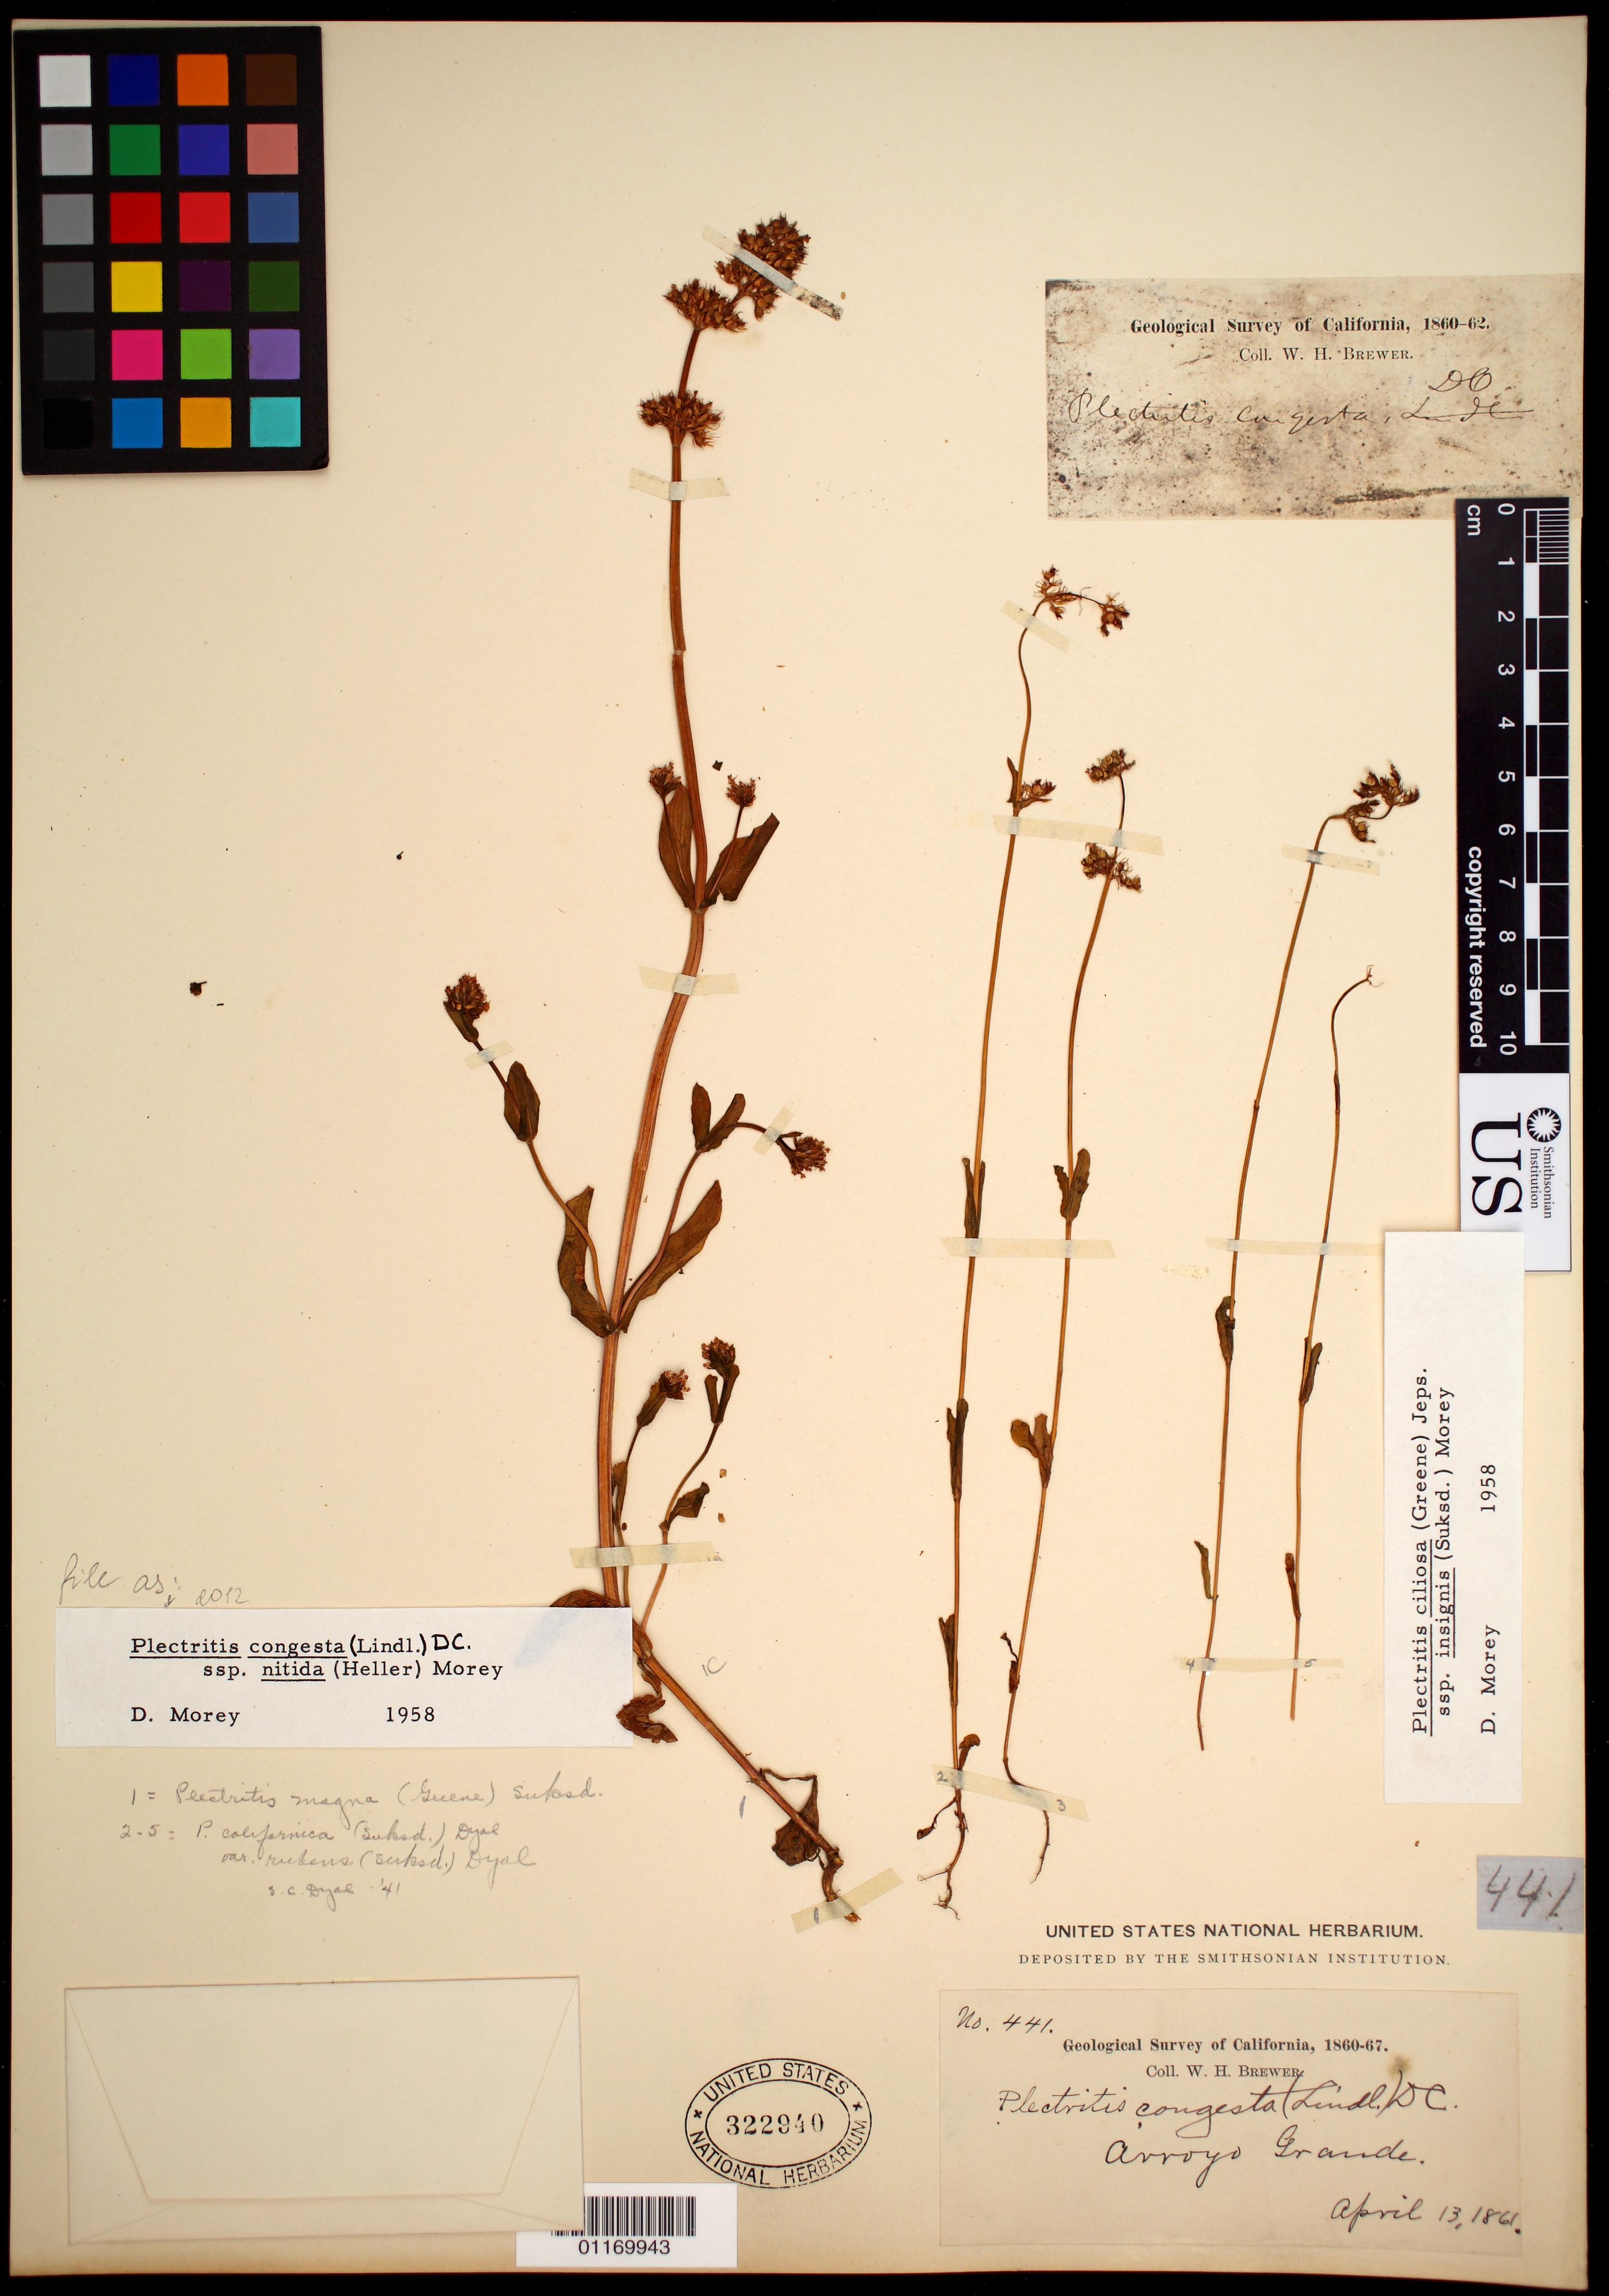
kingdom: Plantae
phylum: Tracheophyta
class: Magnoliopsida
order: Dipsacales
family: Caprifoliaceae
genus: Plectritis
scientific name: Plectritis congesta subsp. nitida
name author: (A. Heller) Morey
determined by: Morey, D. H.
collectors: W. H. Brewer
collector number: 441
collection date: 1861-04-13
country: United States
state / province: California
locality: Arroyo Grande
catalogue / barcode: US 322940